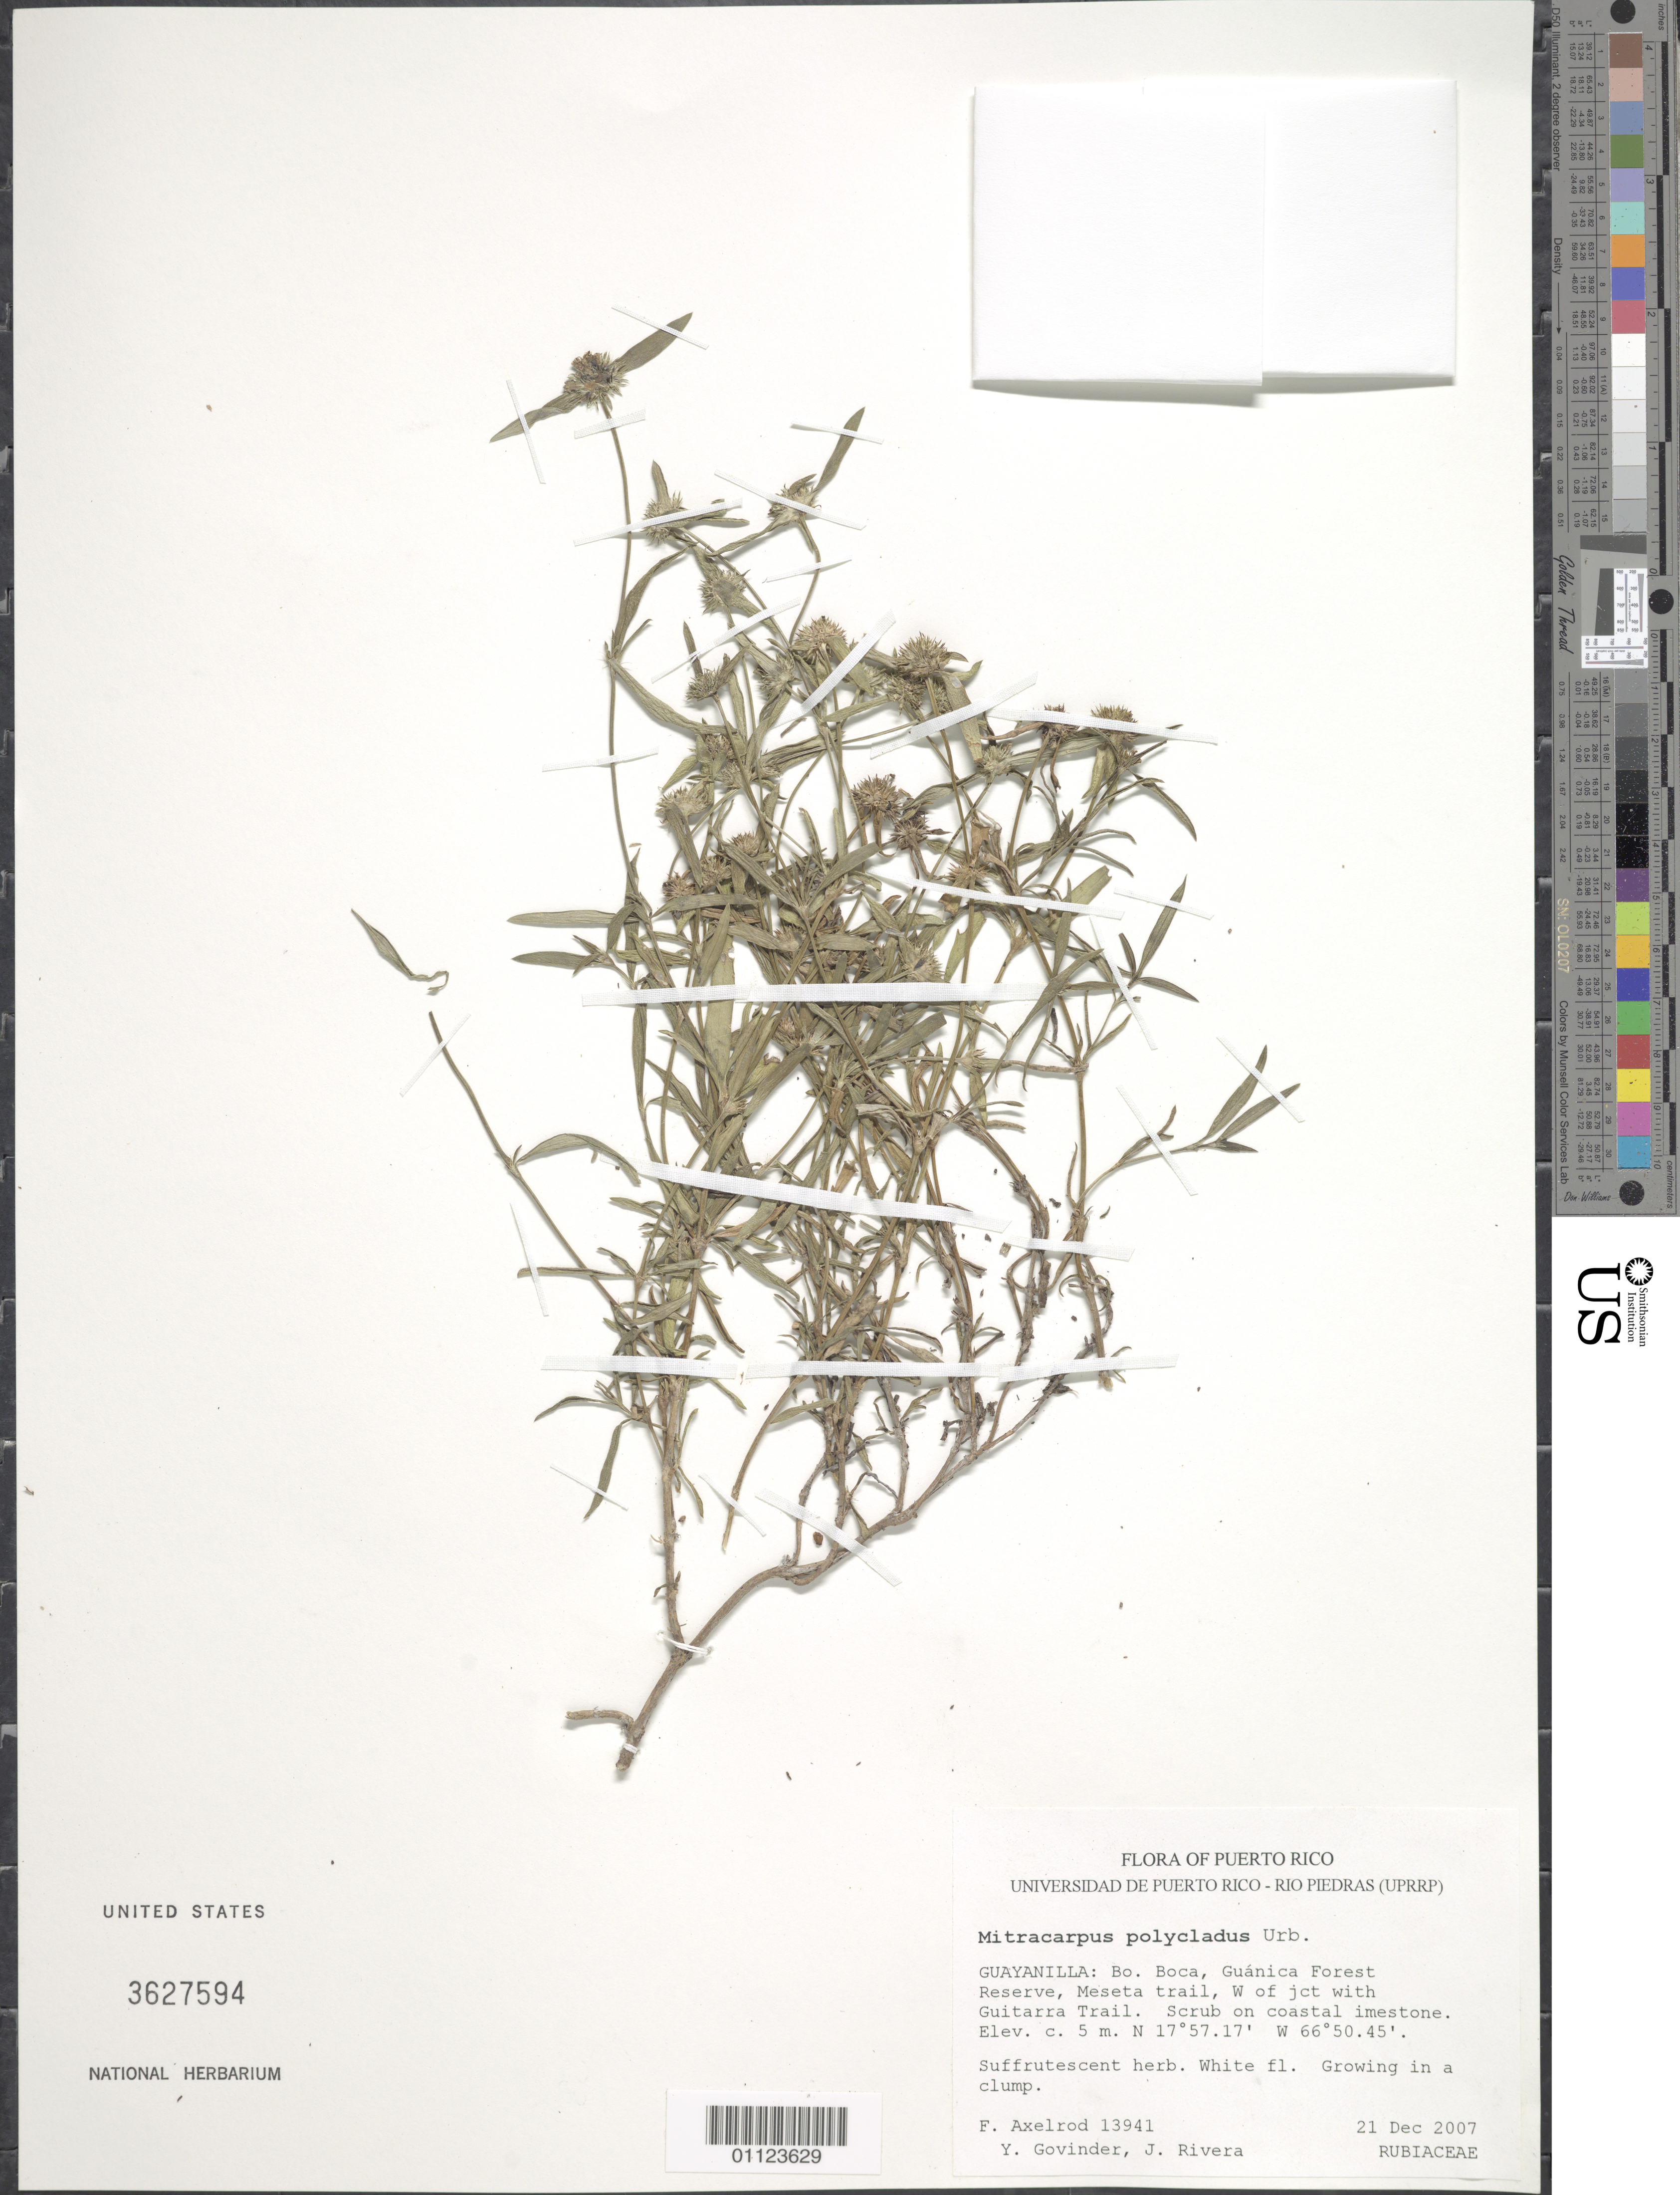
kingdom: Plantae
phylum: Tracheophyta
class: Magnoliopsida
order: Gentianales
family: Rubiaceae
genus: Mitracarpus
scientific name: Mitracarpus polycladus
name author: Urb.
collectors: F. S. Axelrod, Y. Govinder & J. Rivera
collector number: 13941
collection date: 2007-12-21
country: Puerto Rico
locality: Guyanilla: Bo. Boca, Guánica Forest Reserve, Meseta Trail, W of jct. with Guitarra Trail.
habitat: Scrub on coastal limestone.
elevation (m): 5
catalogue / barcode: US 3627594